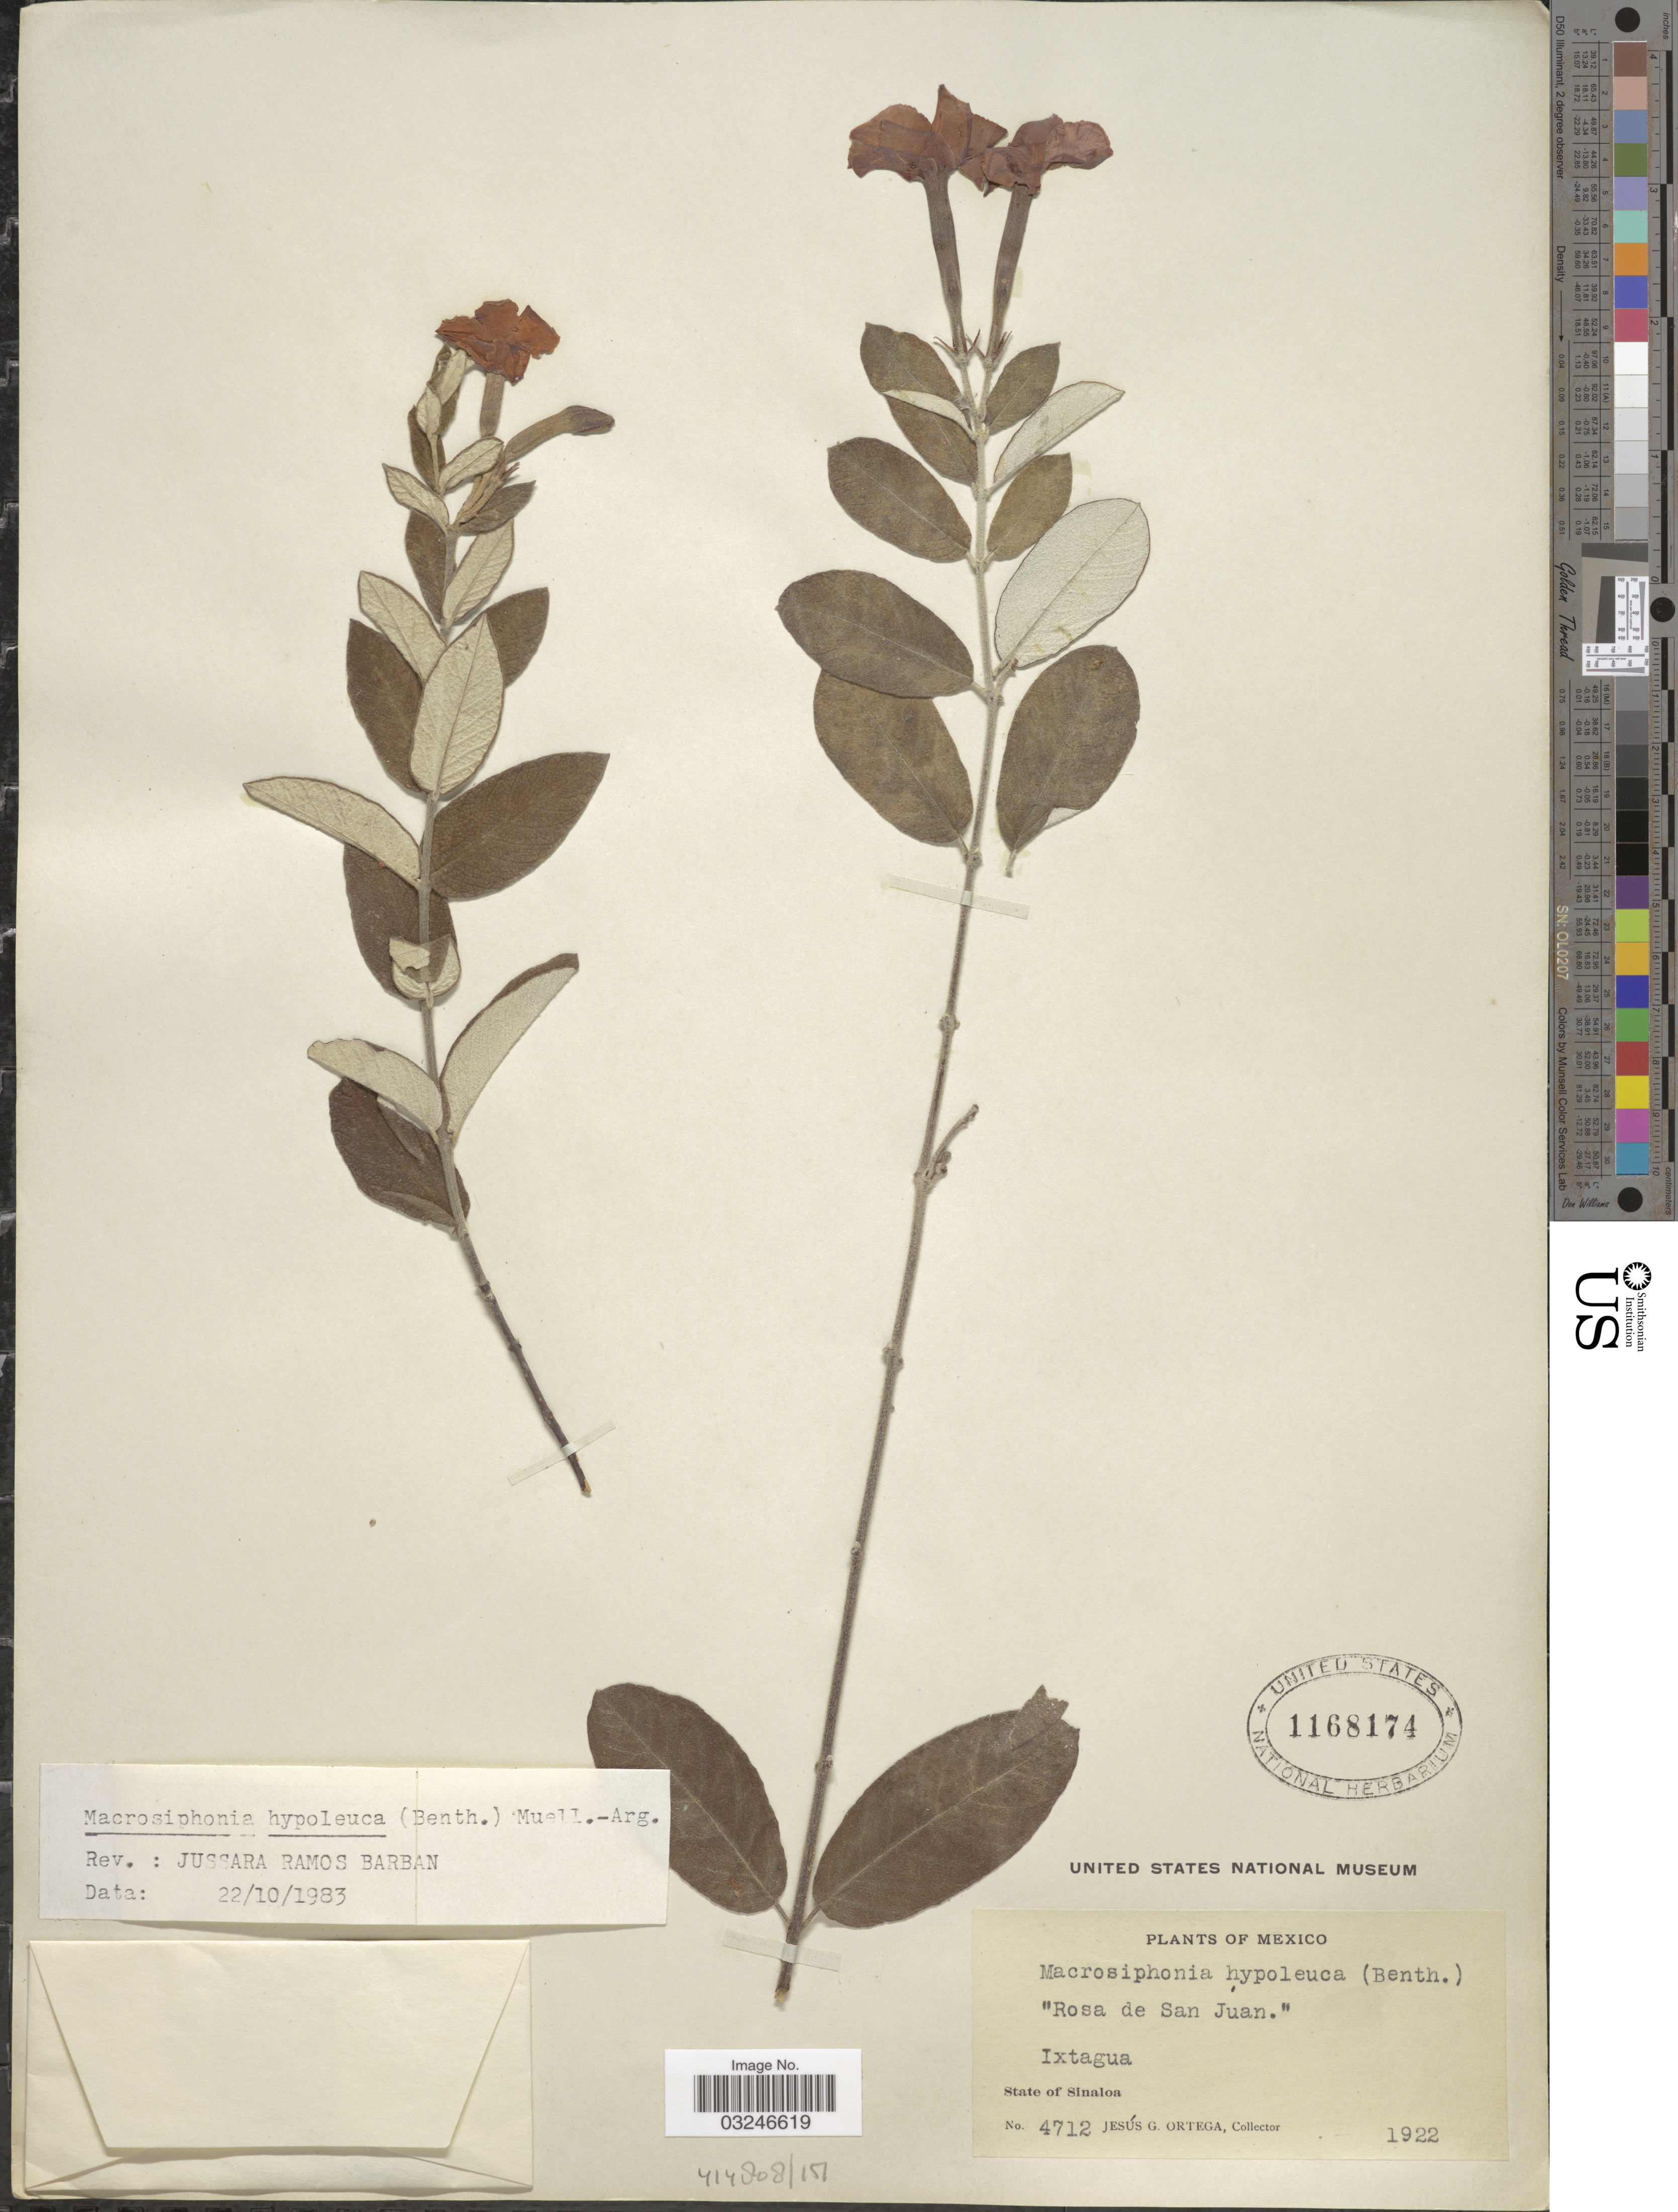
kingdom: Plantae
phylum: Tracheophyta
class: Magnoliopsida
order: Gentianales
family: Apocynaceae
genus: Macrosiphonia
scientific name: Macrosiphonia hypoleuca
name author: (Benth.) Müll. Arg.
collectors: J. Ortega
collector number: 4712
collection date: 1922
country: Mexico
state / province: Sinaloa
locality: Ixtagua. State of Sinaloa.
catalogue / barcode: US 1168174